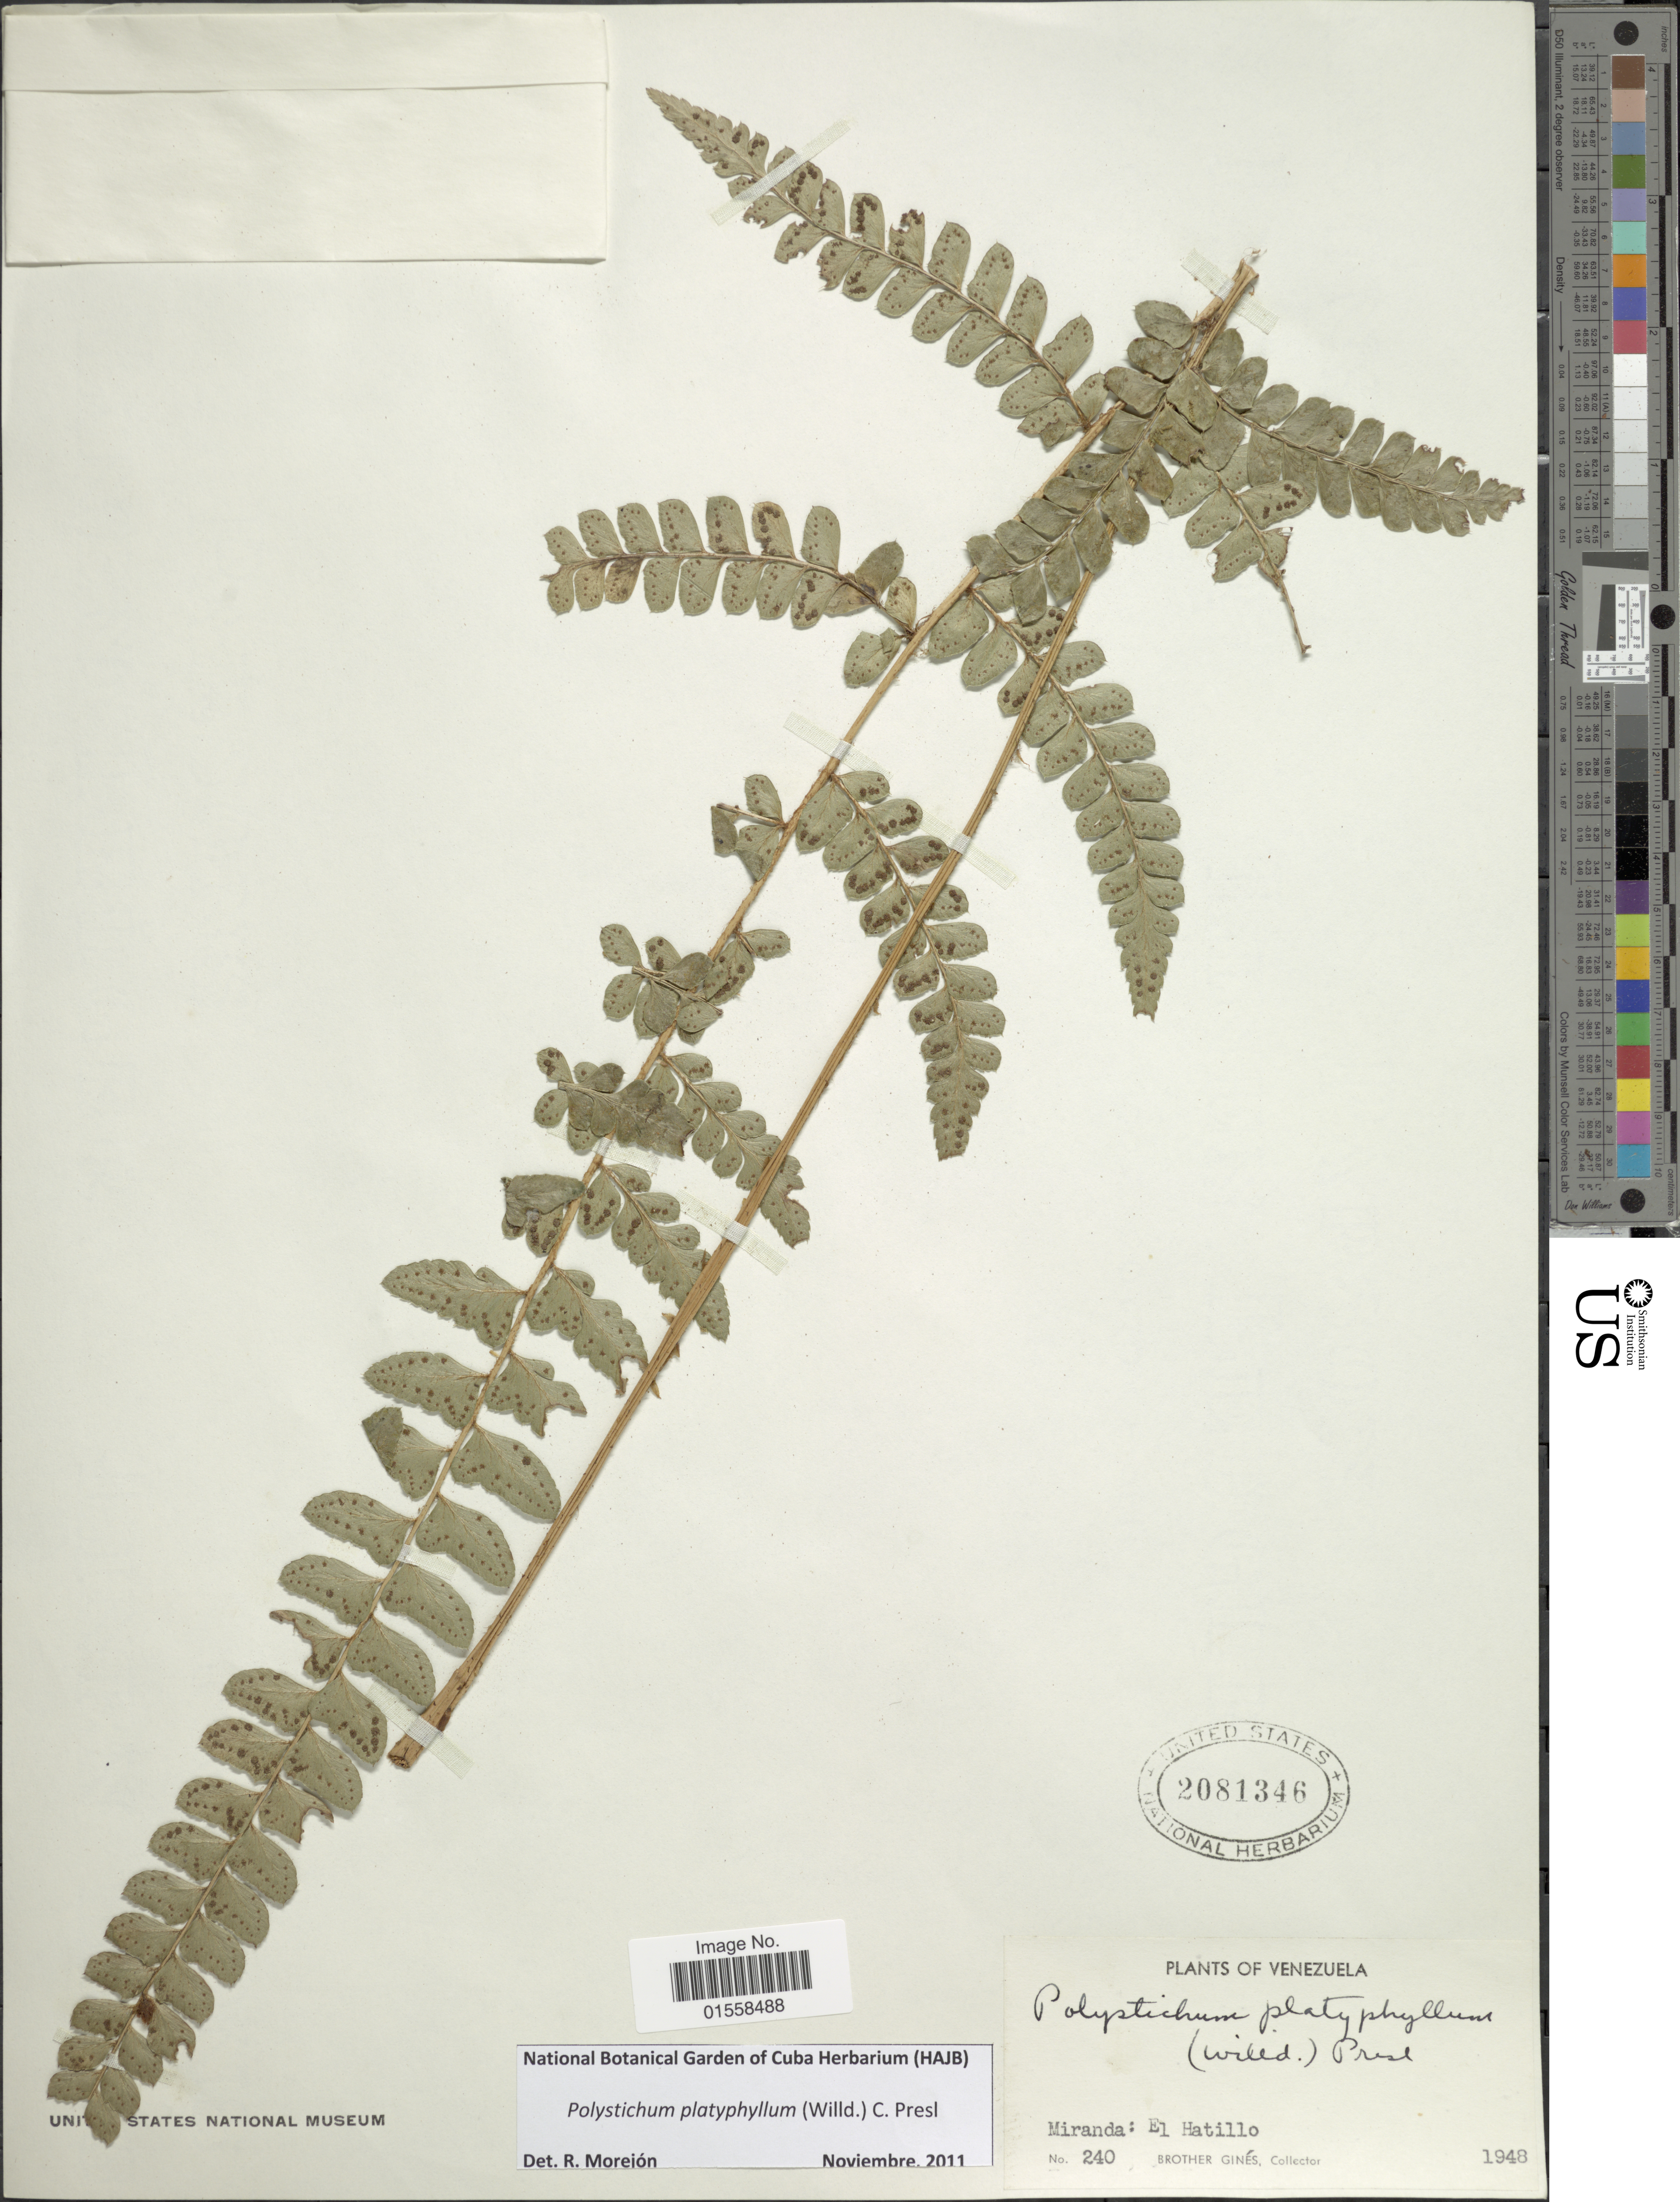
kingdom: Plantae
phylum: Tracheophyta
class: Polypodiopsida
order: Polypodiales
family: Dryopteridaceae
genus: Polystichum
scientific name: Polystichum platyphyllum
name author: (Willd.) C. Presl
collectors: Bro. Gines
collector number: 240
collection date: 1948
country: Venezuela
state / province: Miranda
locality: Venezuela. Miranda: El Hatillo.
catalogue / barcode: US 2081346